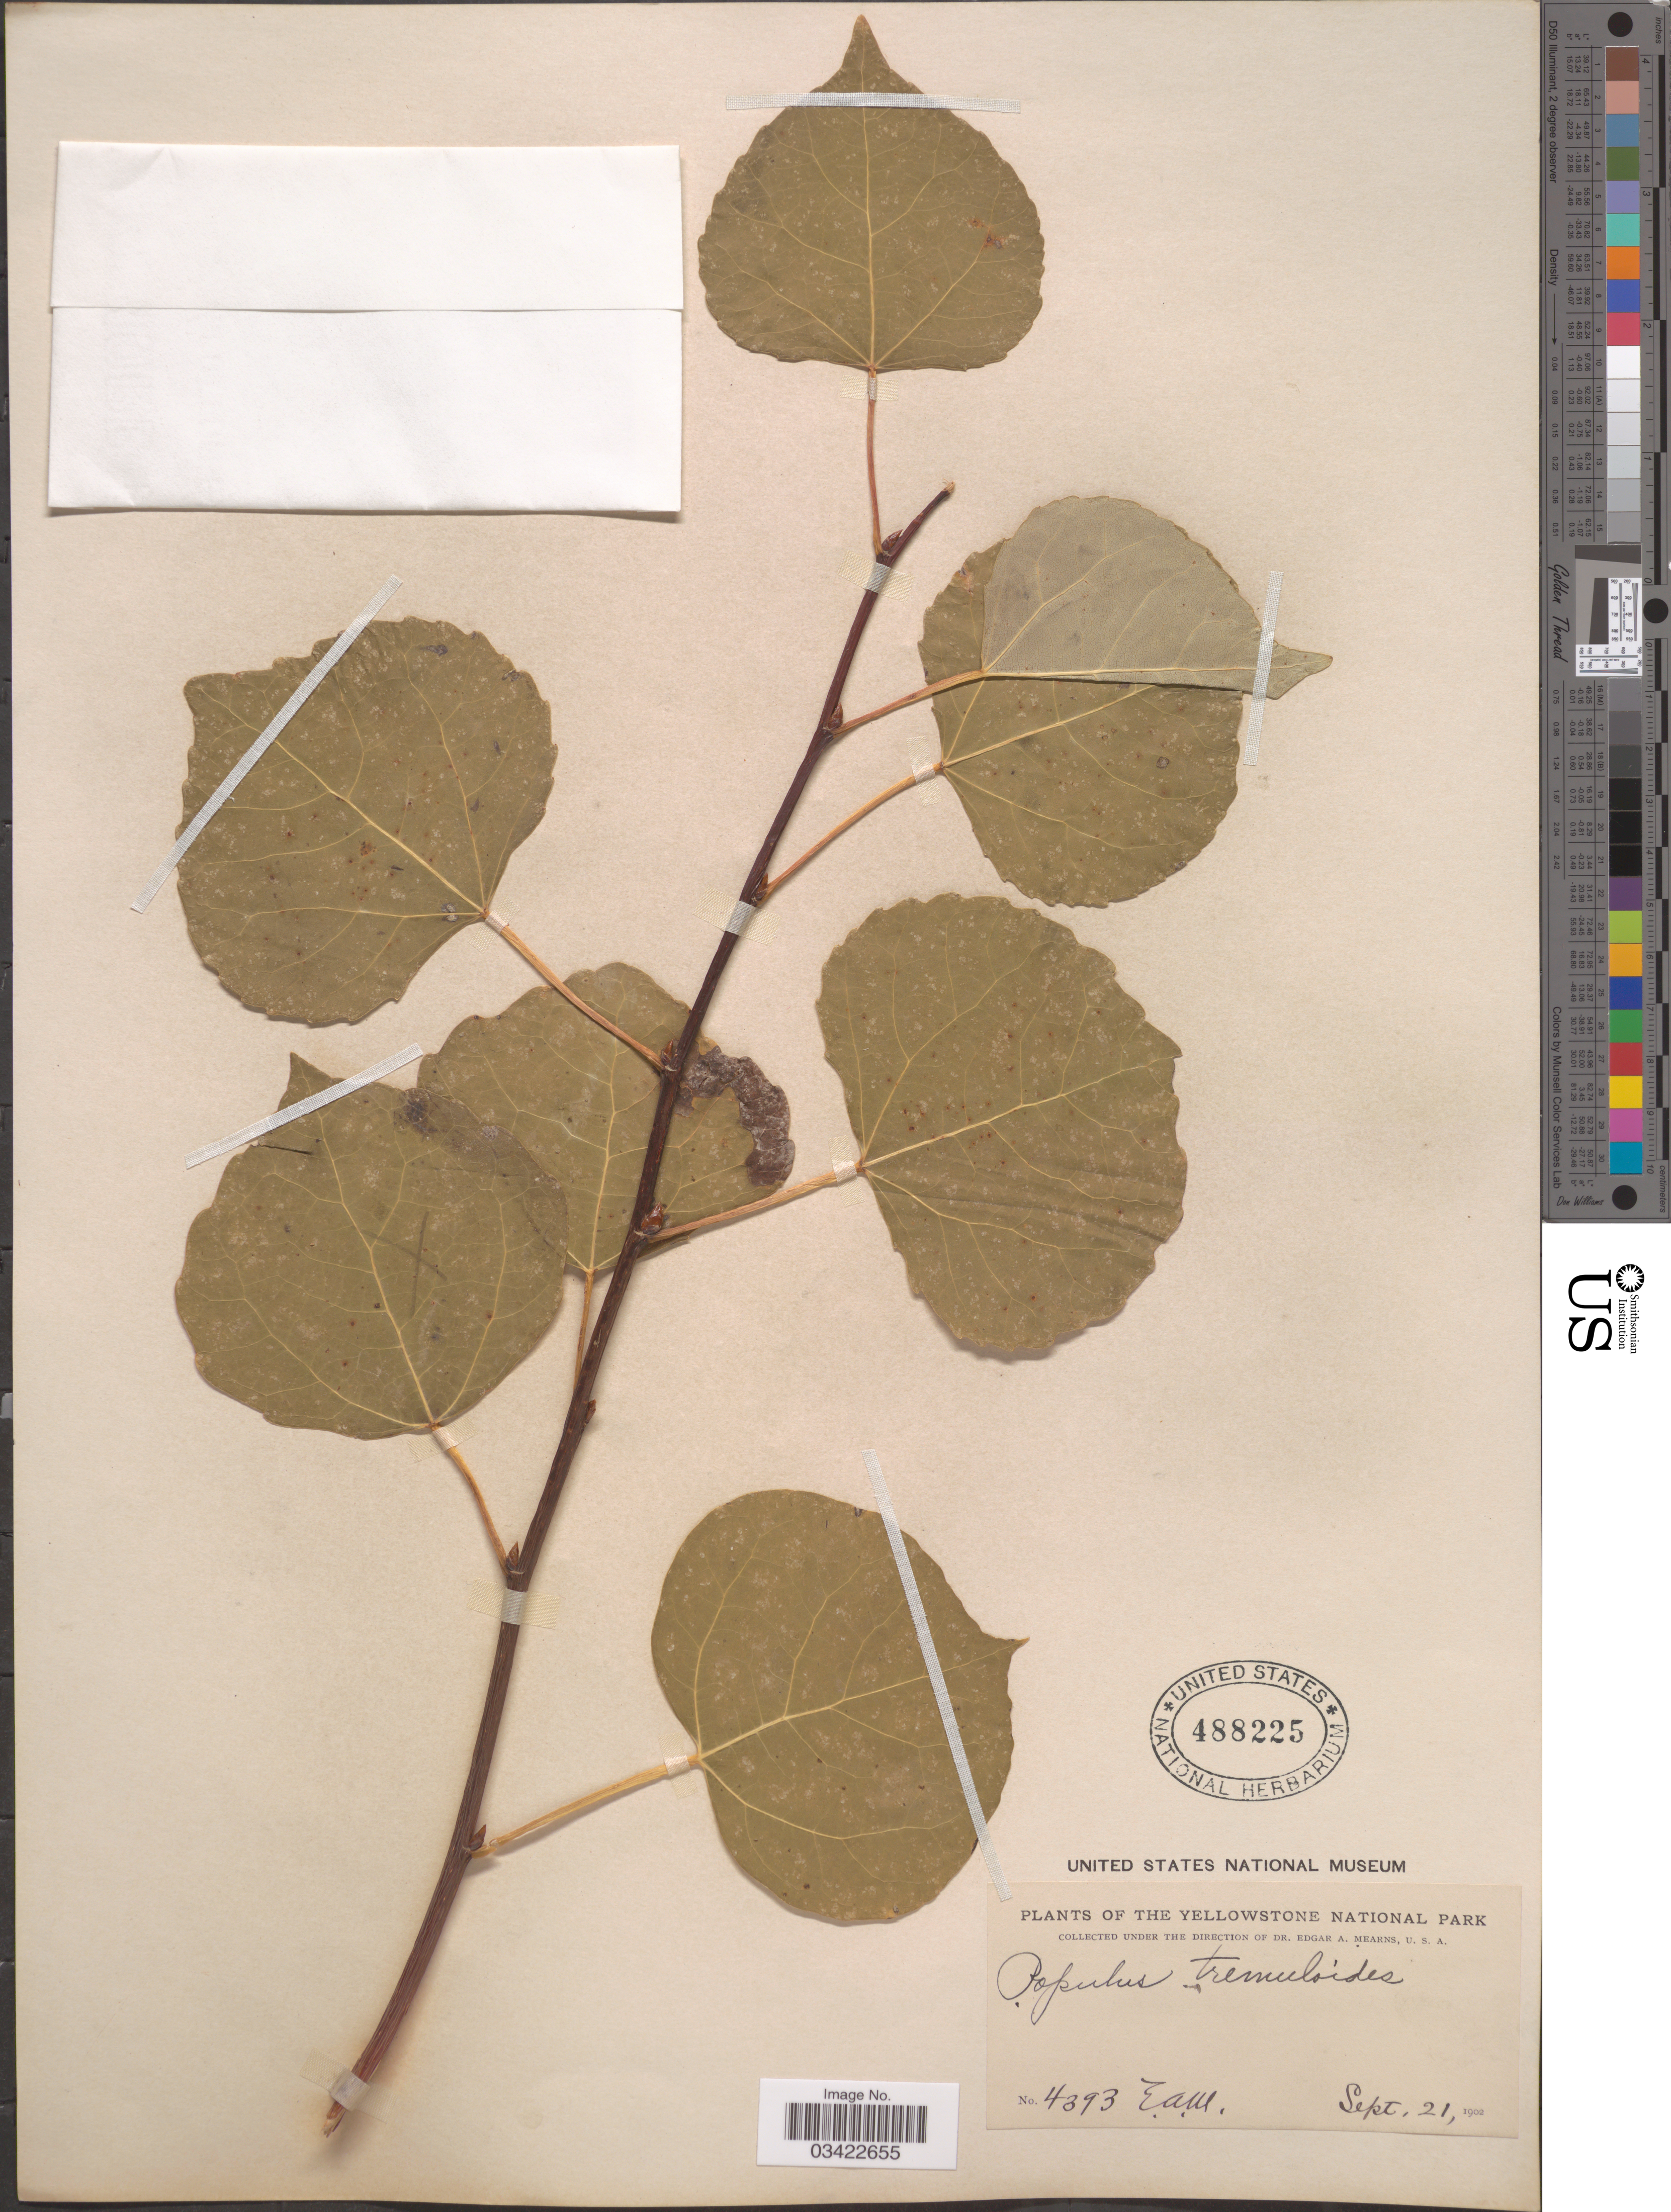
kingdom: Plantae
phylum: Tracheophyta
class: Magnoliopsida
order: Malpighiales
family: Salicaceae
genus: Populus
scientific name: Populus tremuloides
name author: Michx.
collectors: E. A. Mearns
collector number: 4393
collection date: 1902-09-21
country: United States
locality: The Yellowstone National Park.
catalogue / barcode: US 488225